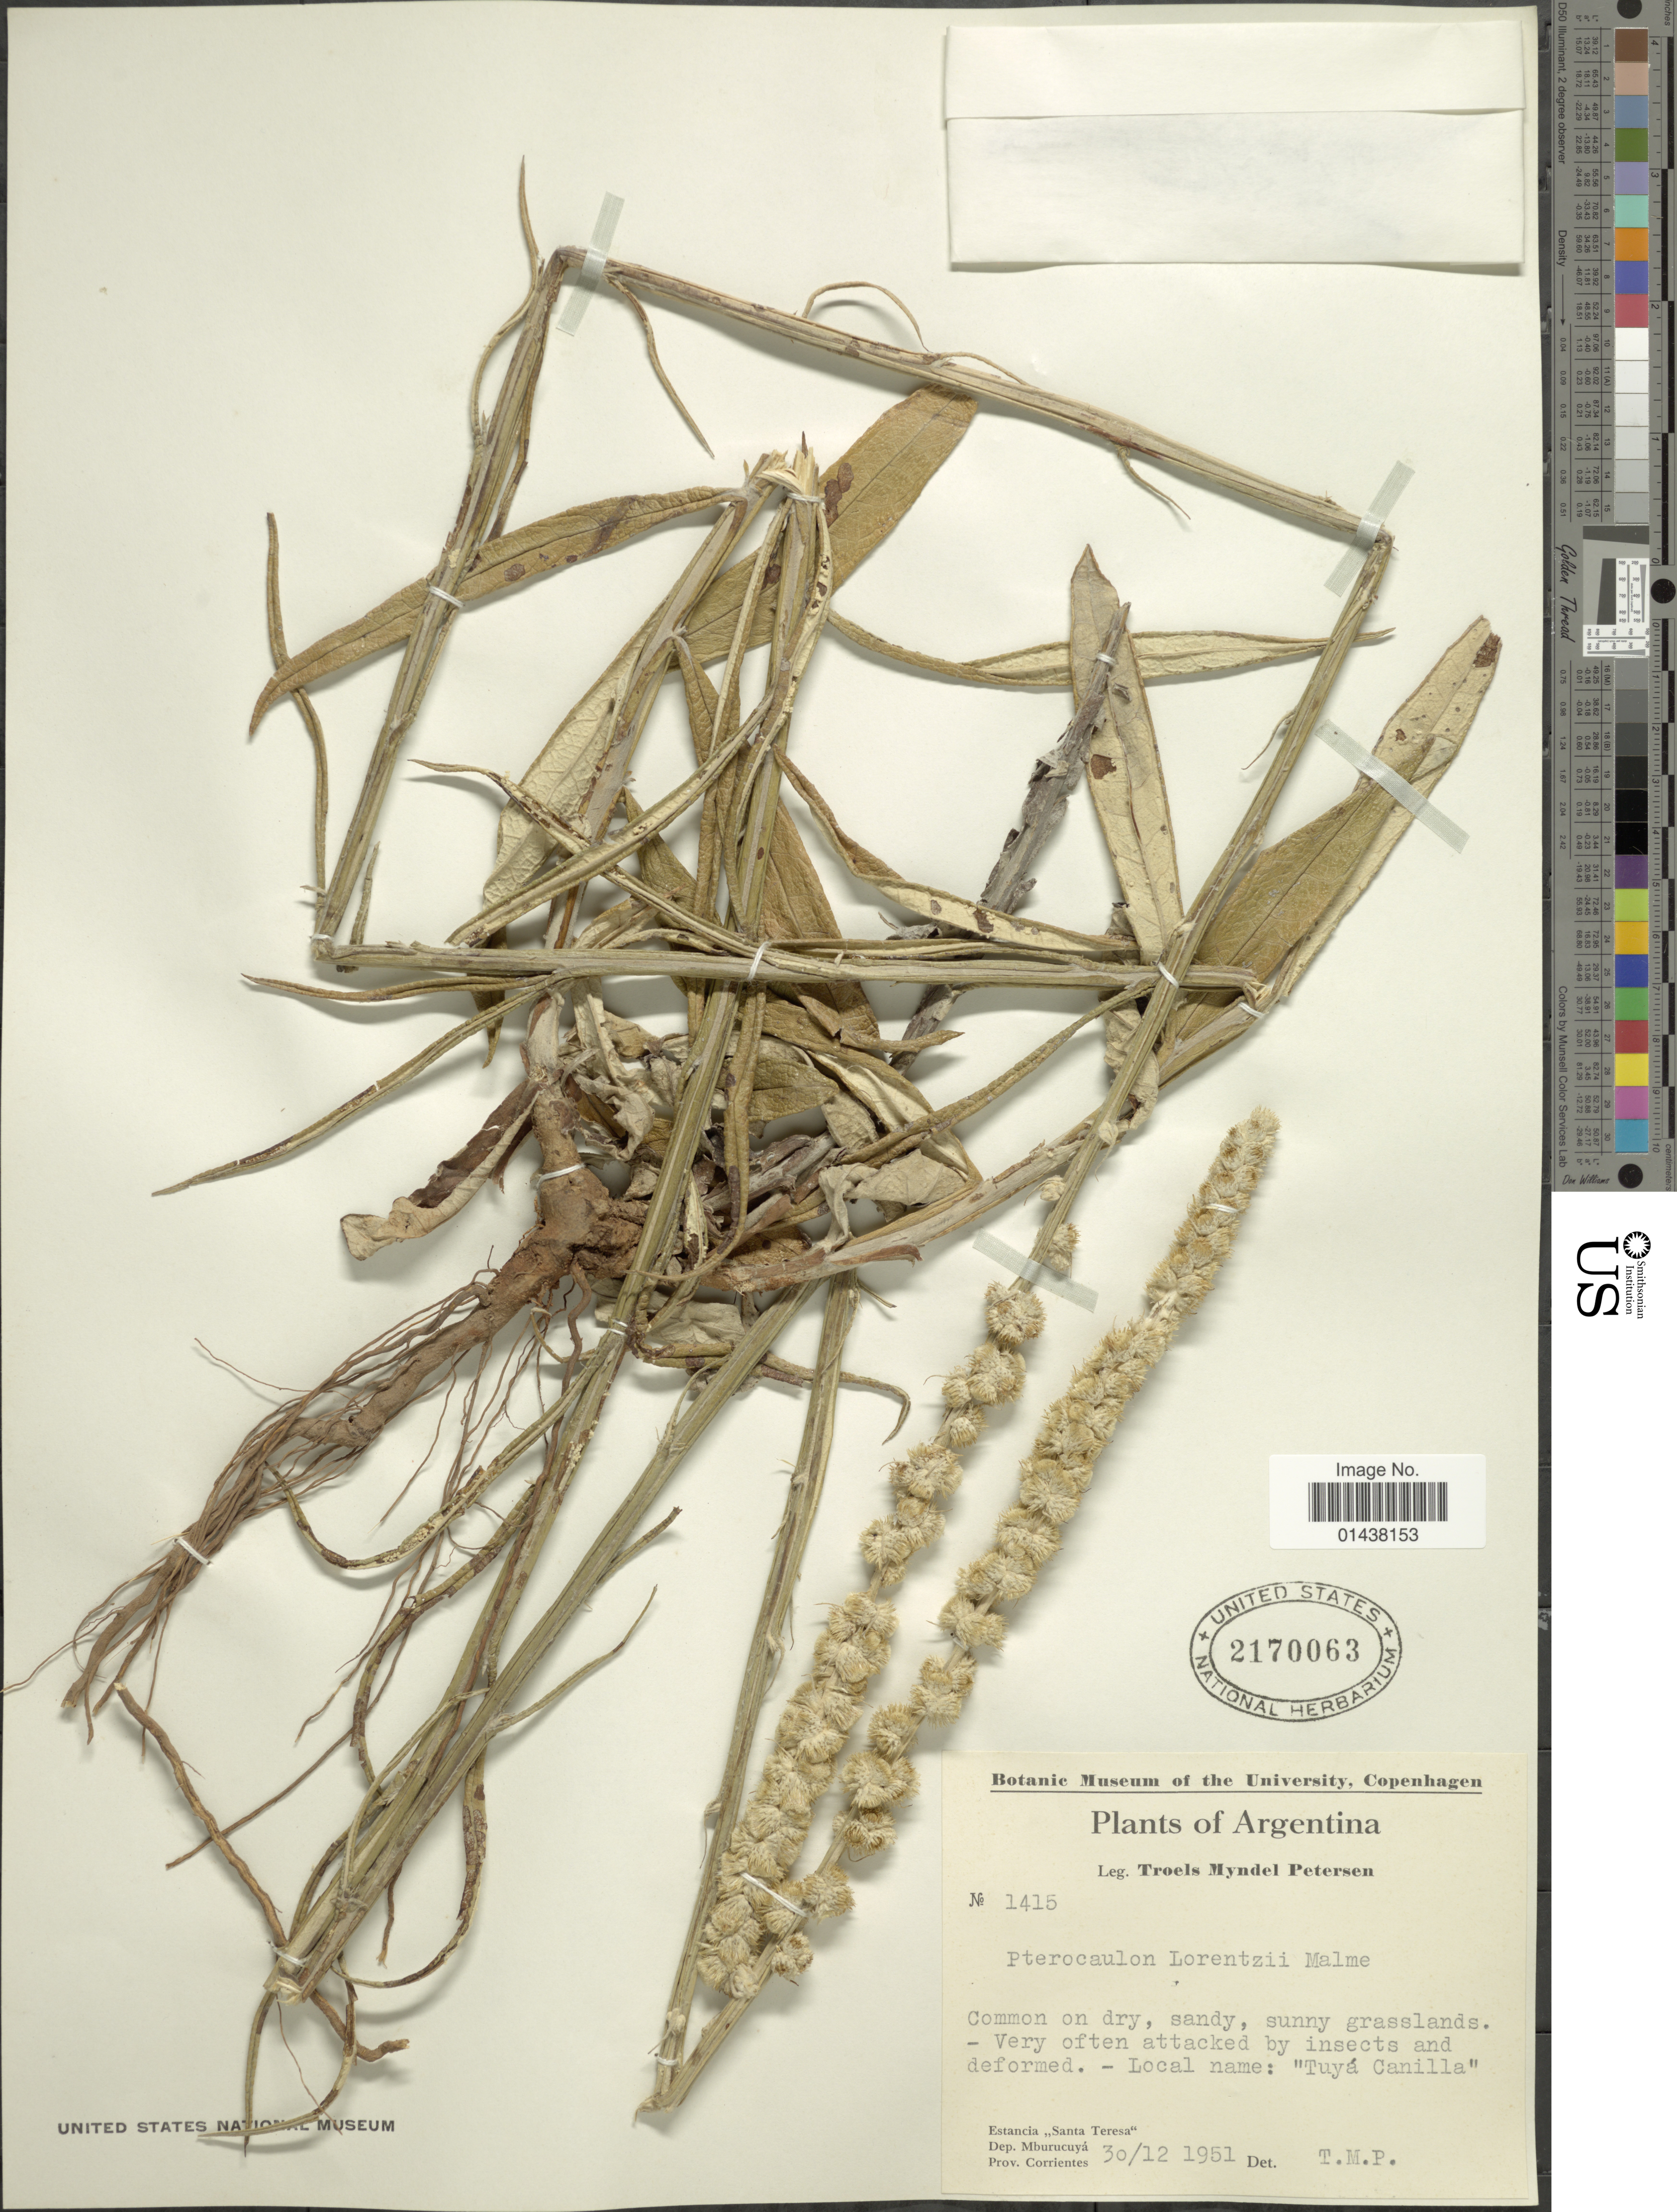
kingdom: Plantae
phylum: Tracheophyta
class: Magnoliopsida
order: Asterales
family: Asteraceae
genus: Pterocaulon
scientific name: Pterocaulon lorentzii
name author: Malme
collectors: T. M. Petersen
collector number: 1415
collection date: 1951-12-30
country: Argentina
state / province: Corrientes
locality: Estancia "Santa Teresa" , Dep. Mburucuya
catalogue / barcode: US 2170063